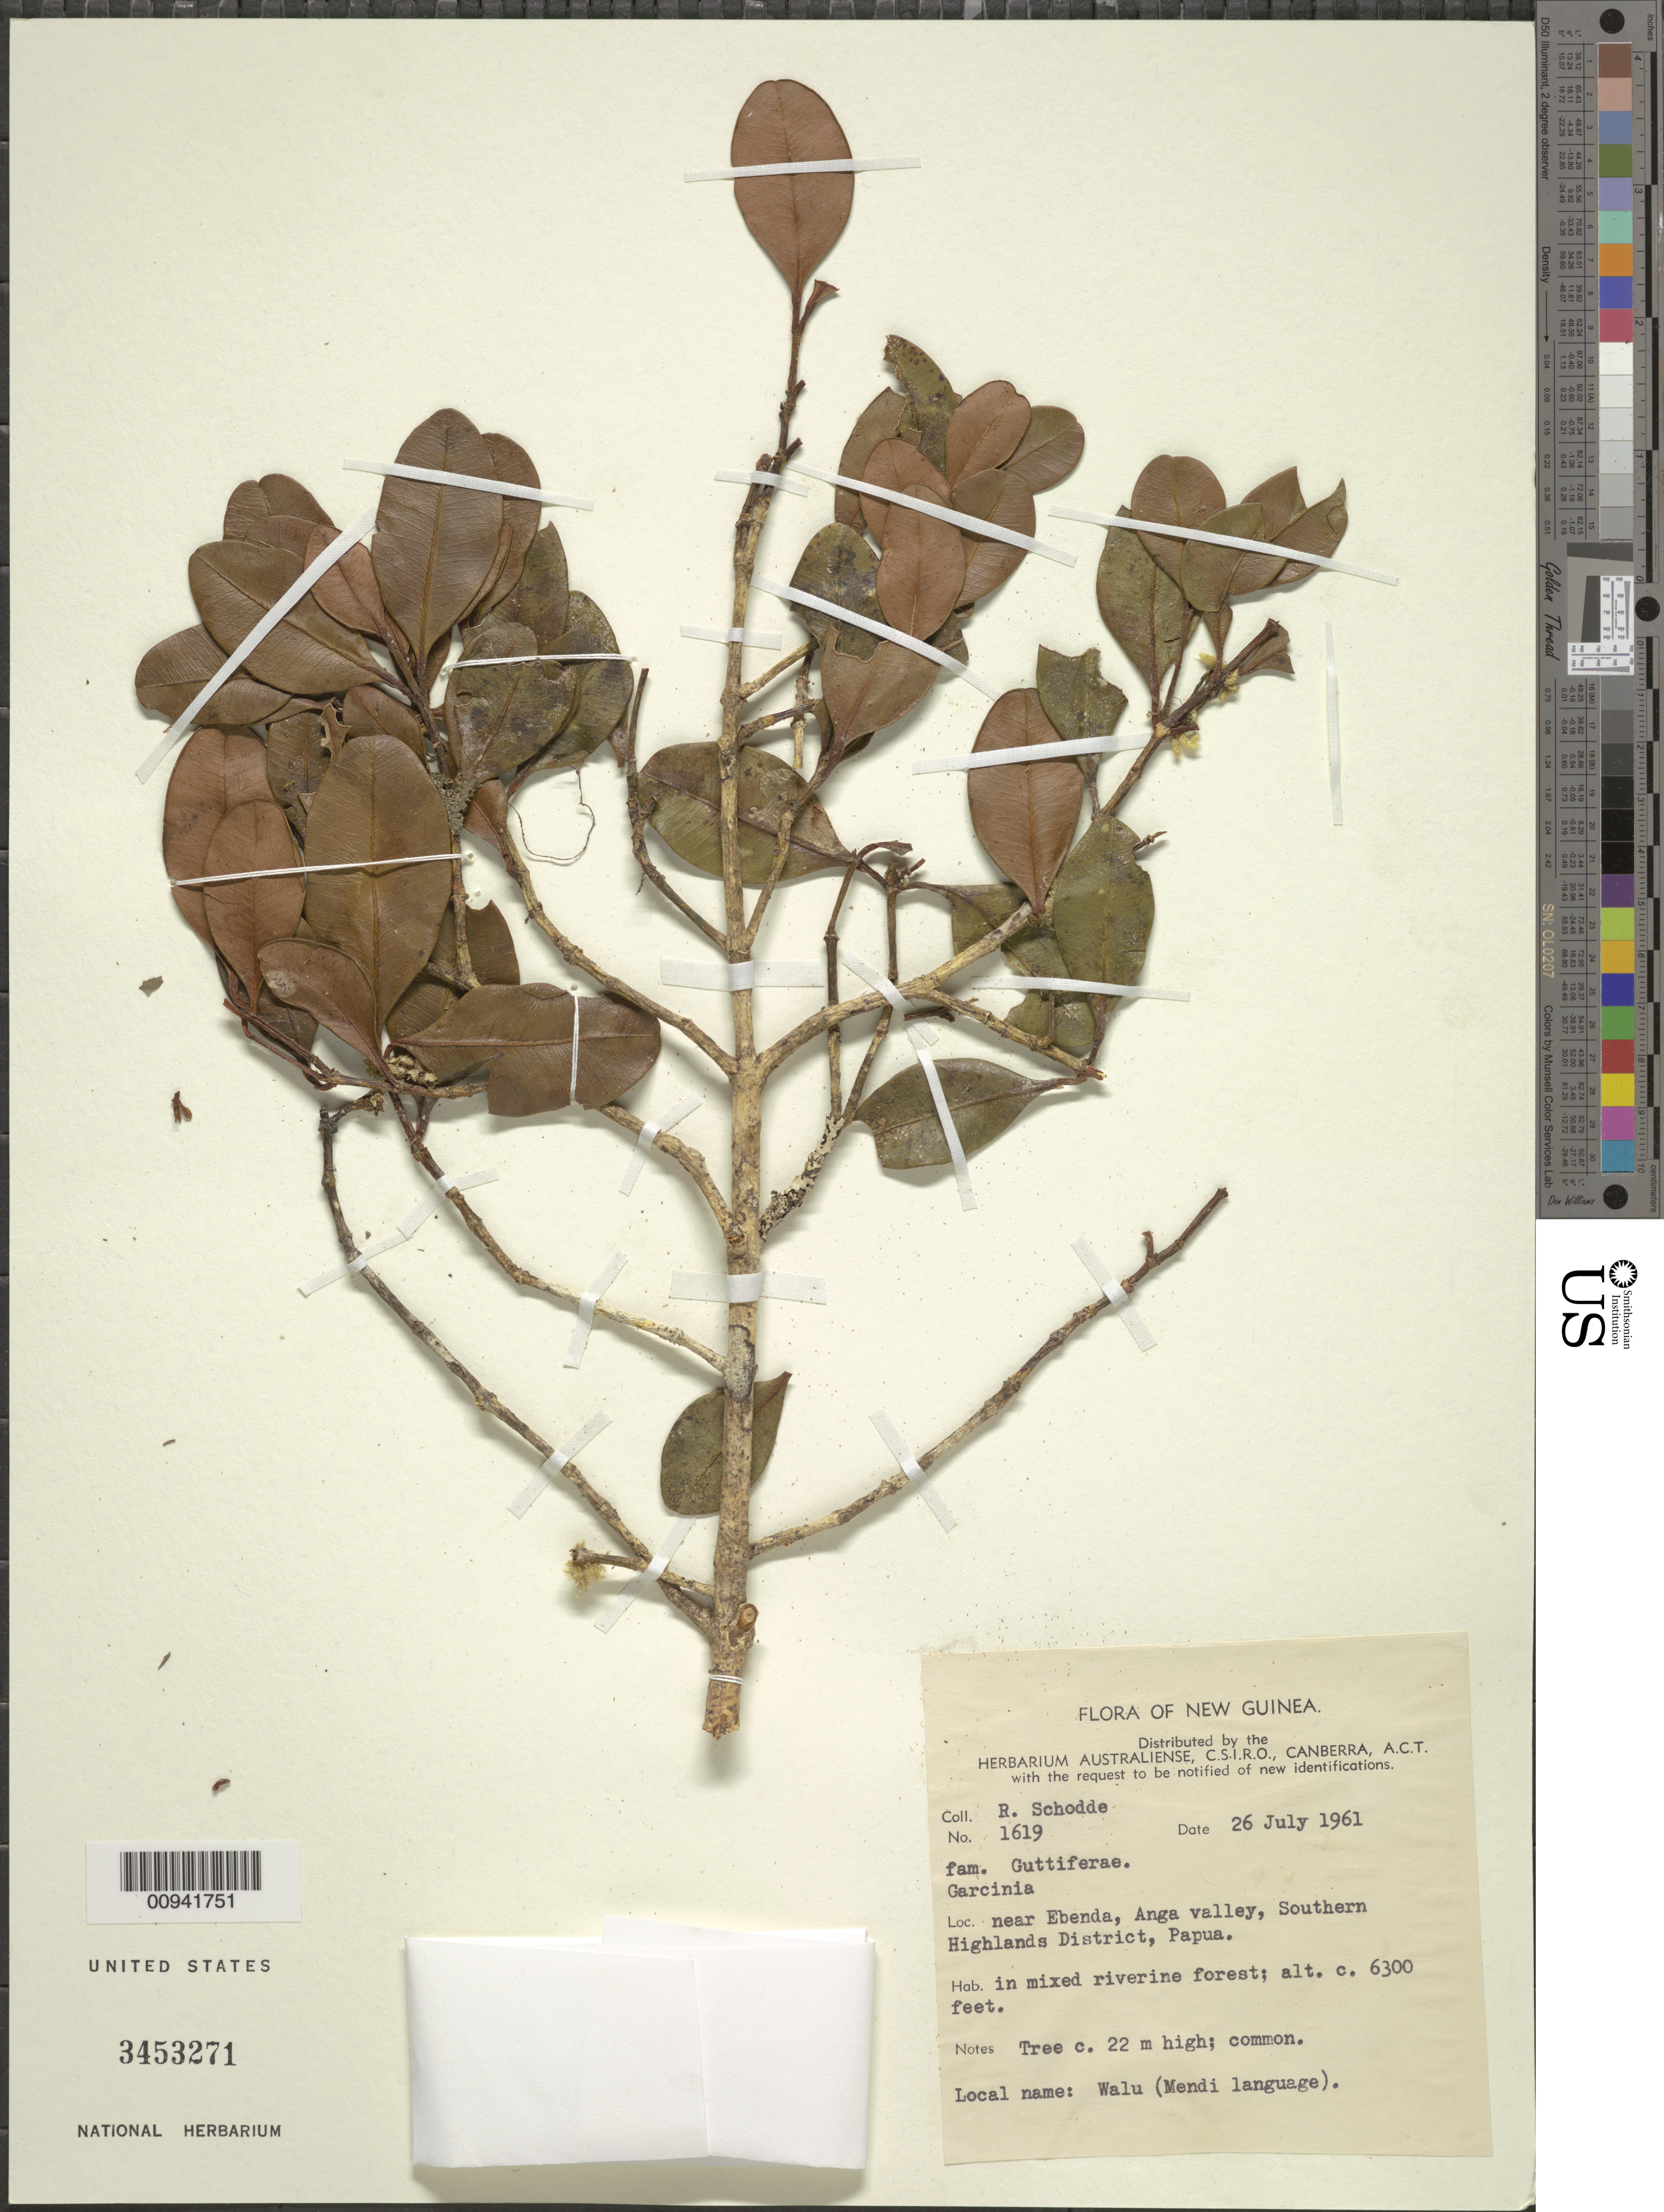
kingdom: Plantae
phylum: Tracheophyta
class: Magnoliopsida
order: Malpighiales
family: Clusiaceae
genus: Garcinia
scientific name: Garcinia sp.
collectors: R. Schodde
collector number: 1619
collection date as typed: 26 Jul 1961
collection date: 1961-07-26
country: Papua New Guinea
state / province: Southern Highlands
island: New Guinea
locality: near Ebenda, Anga Valley, Southern Highlands District, Papua.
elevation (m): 1920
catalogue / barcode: US 3453271